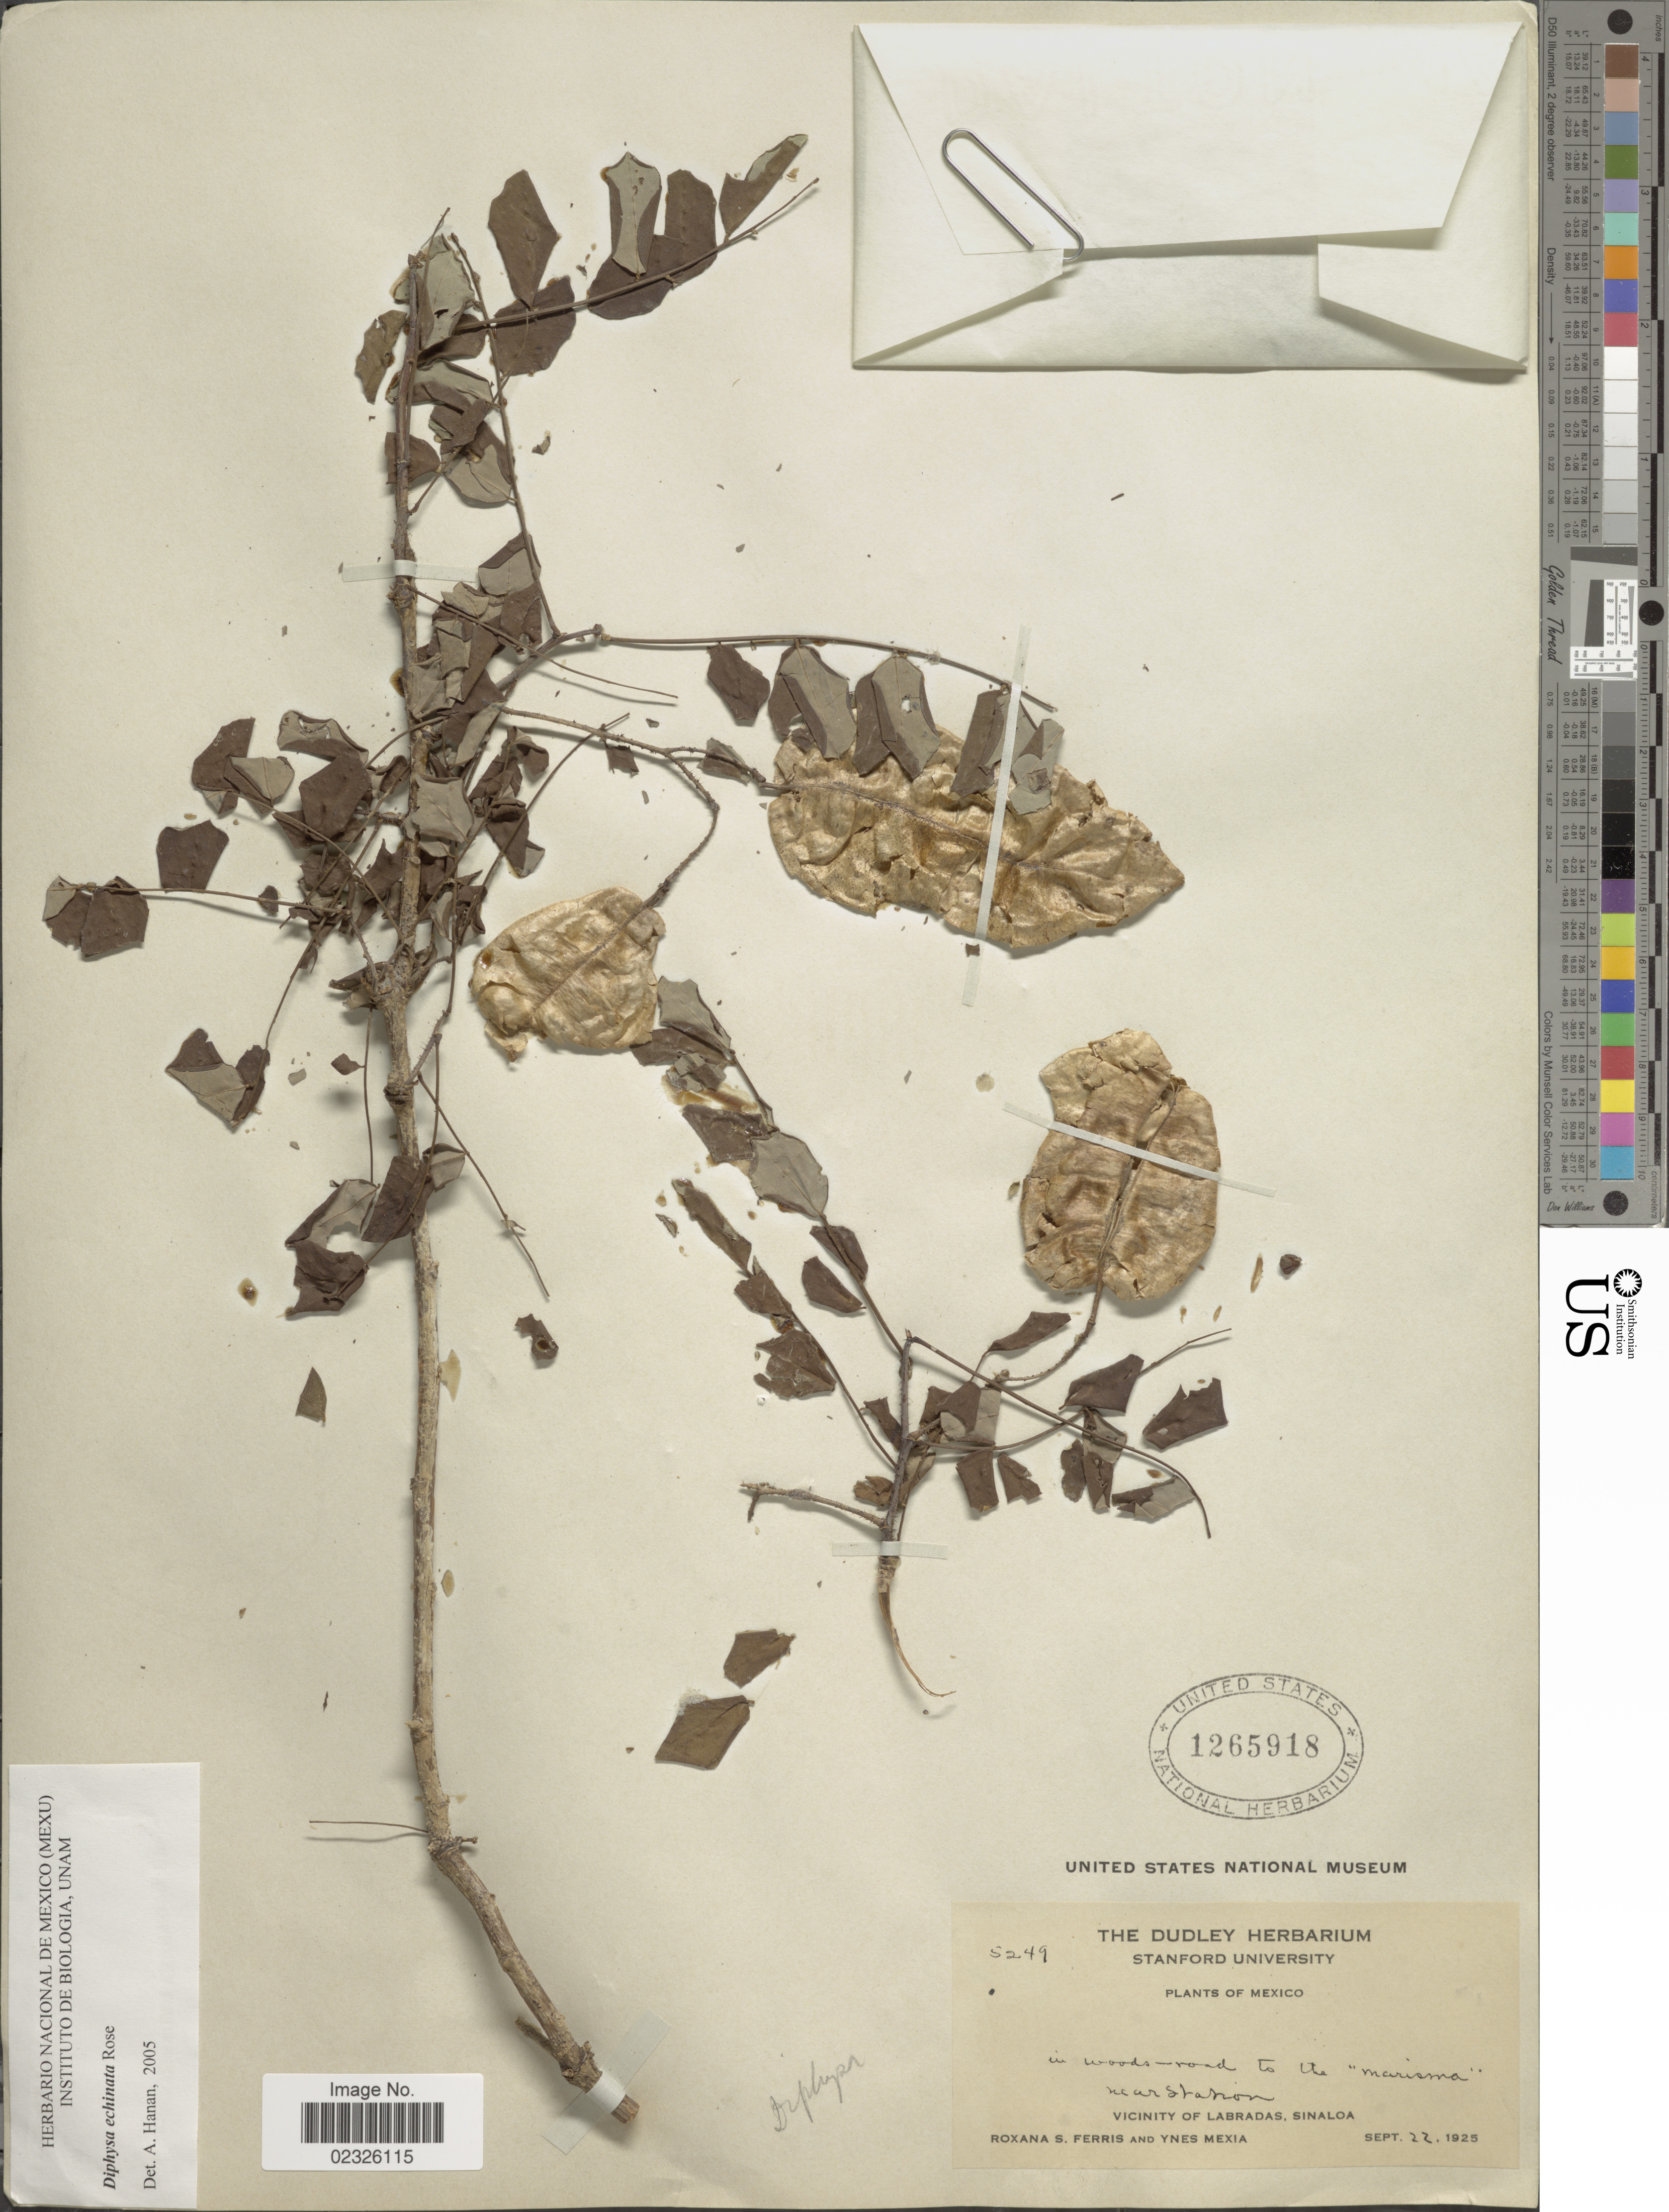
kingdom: Plantae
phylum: Tracheophyta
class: Magnoliopsida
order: Fabales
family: Fabaceae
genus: Diphysa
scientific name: Diphysa echinata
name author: Rose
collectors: R. S. Ferris & Y. Mexia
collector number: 5249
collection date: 1925-09-22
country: Mexico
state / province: Sinaloa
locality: In woods road to the 'marisma' near station, Vicinity of Labradas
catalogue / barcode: US 1265918